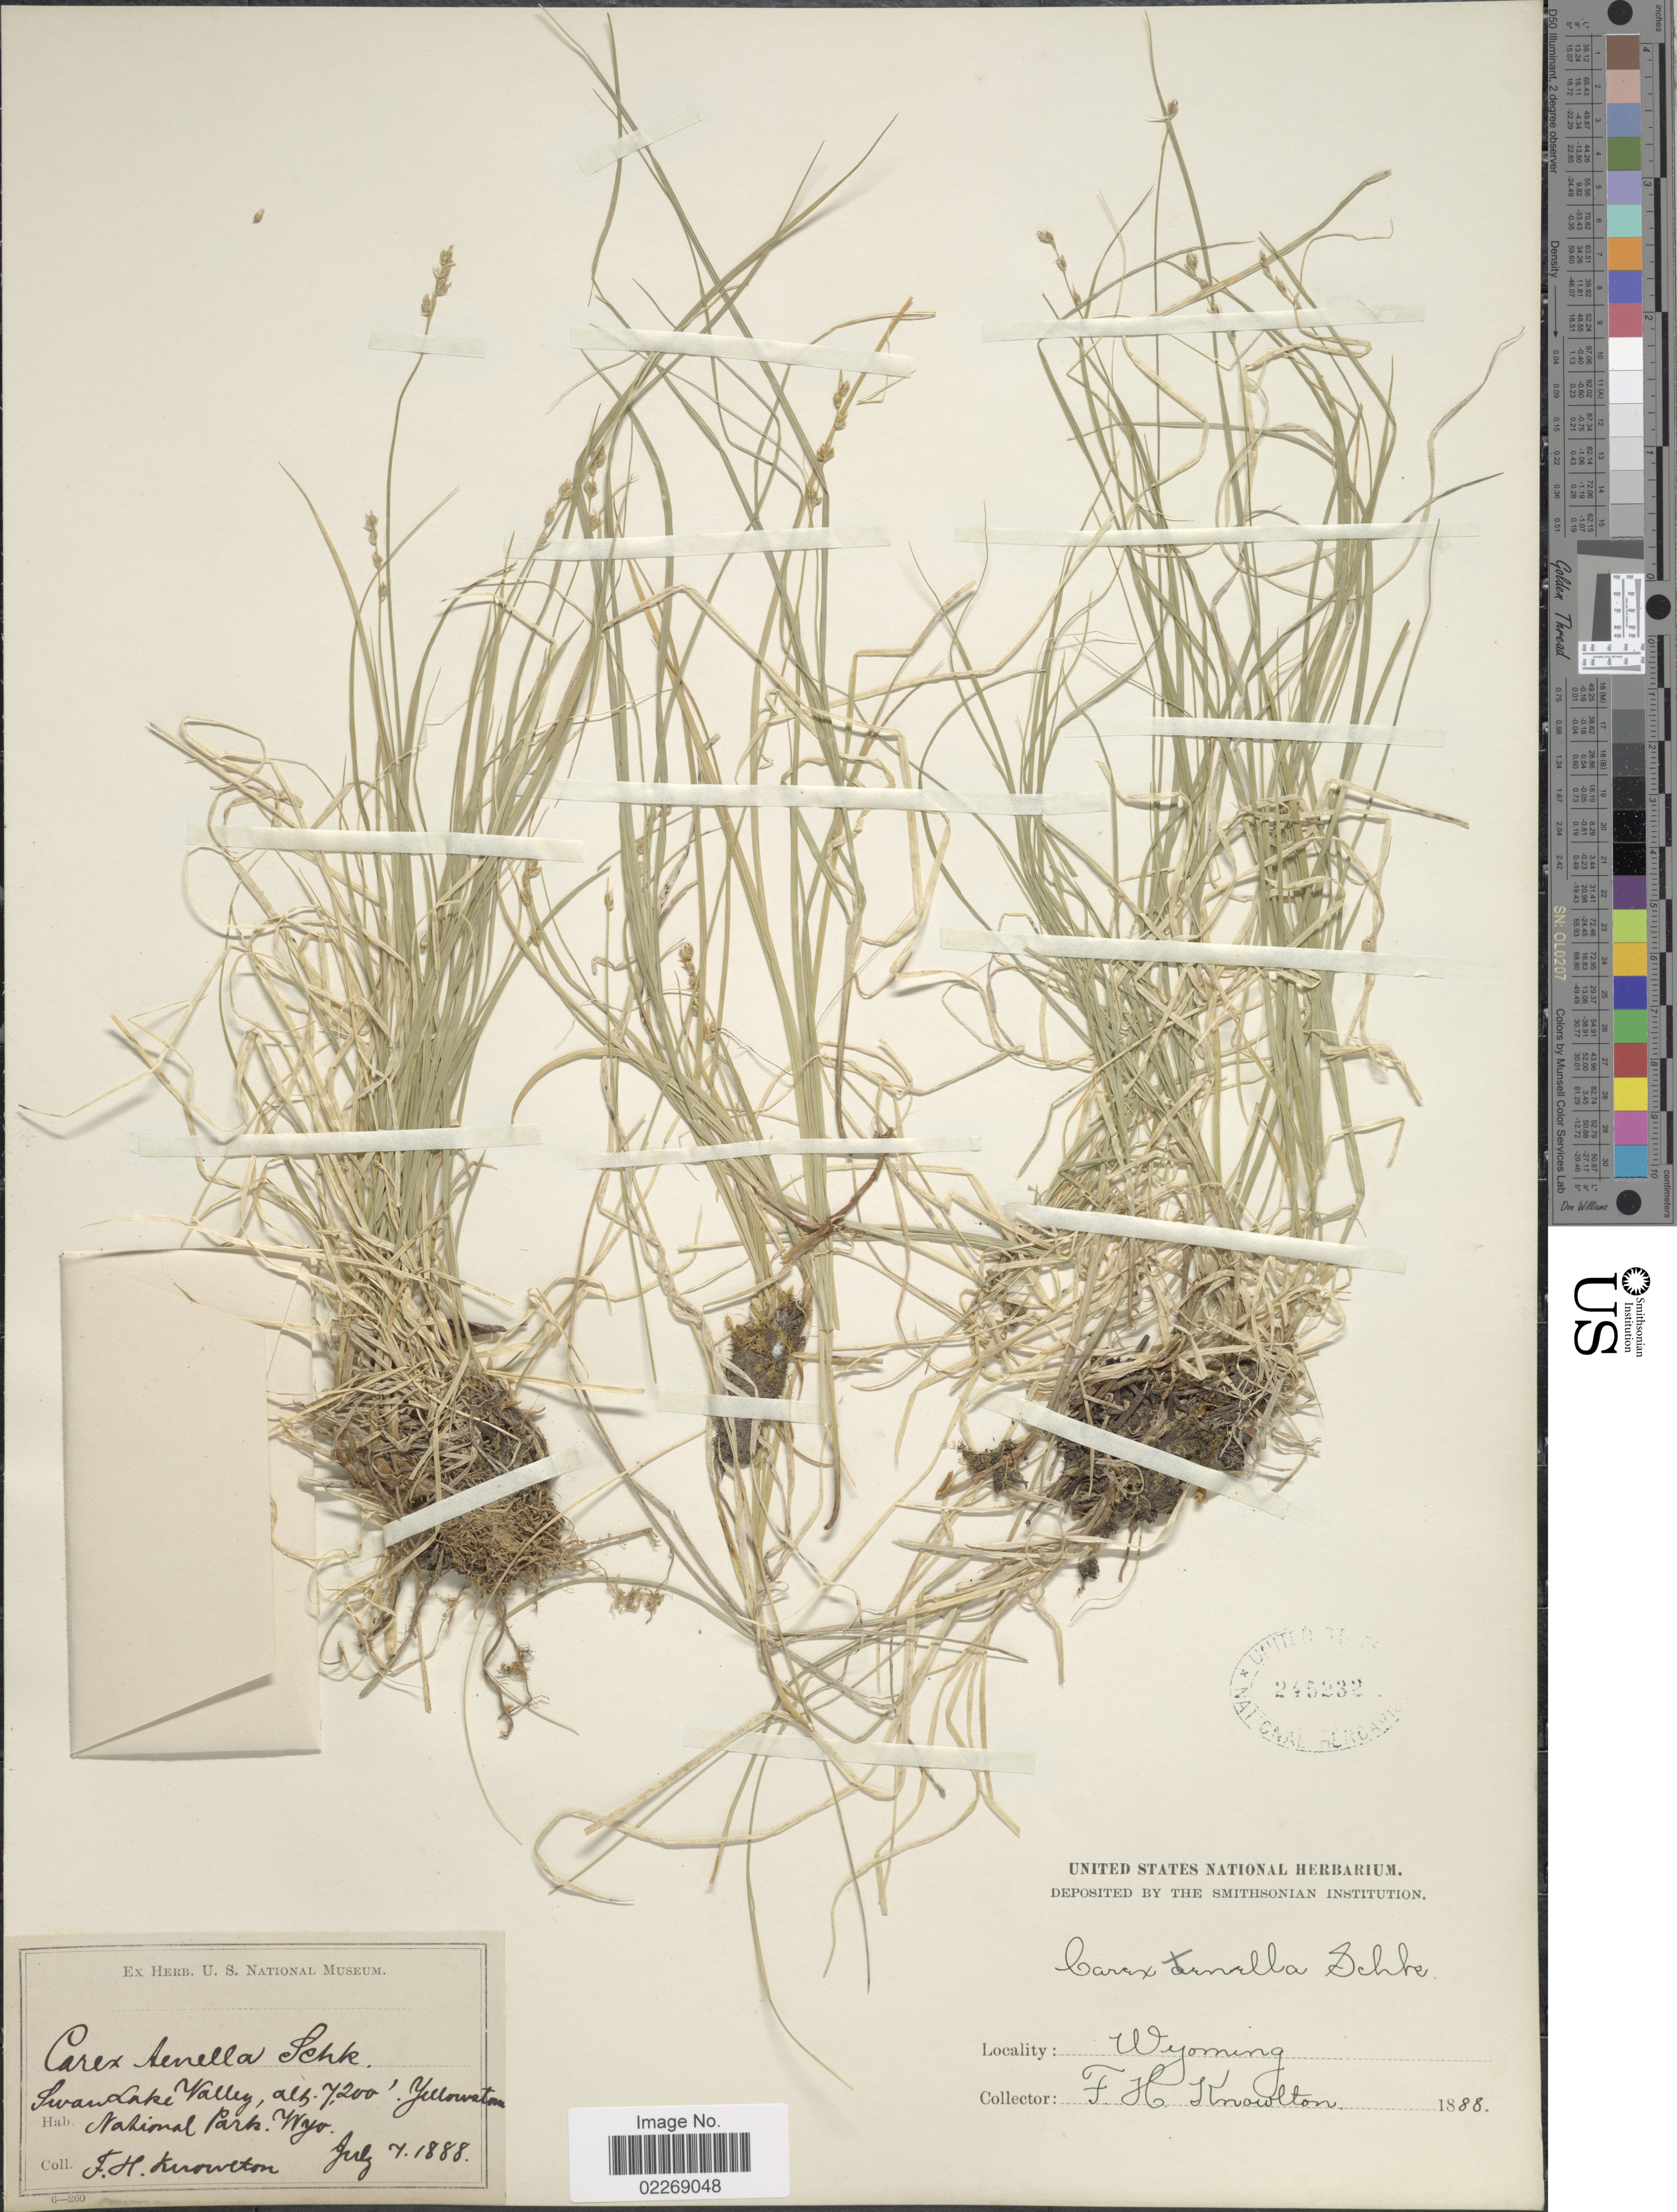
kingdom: Plantae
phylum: Tracheophyta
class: Liliopsida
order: Poales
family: Cyperaceae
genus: Carex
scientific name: Carex disperma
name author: Dewey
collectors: F. H. Knowlton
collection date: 1888-07-07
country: United States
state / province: Wyoming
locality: Swan Lake Valley, Yellowstone National Park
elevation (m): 2195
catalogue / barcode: US 245232